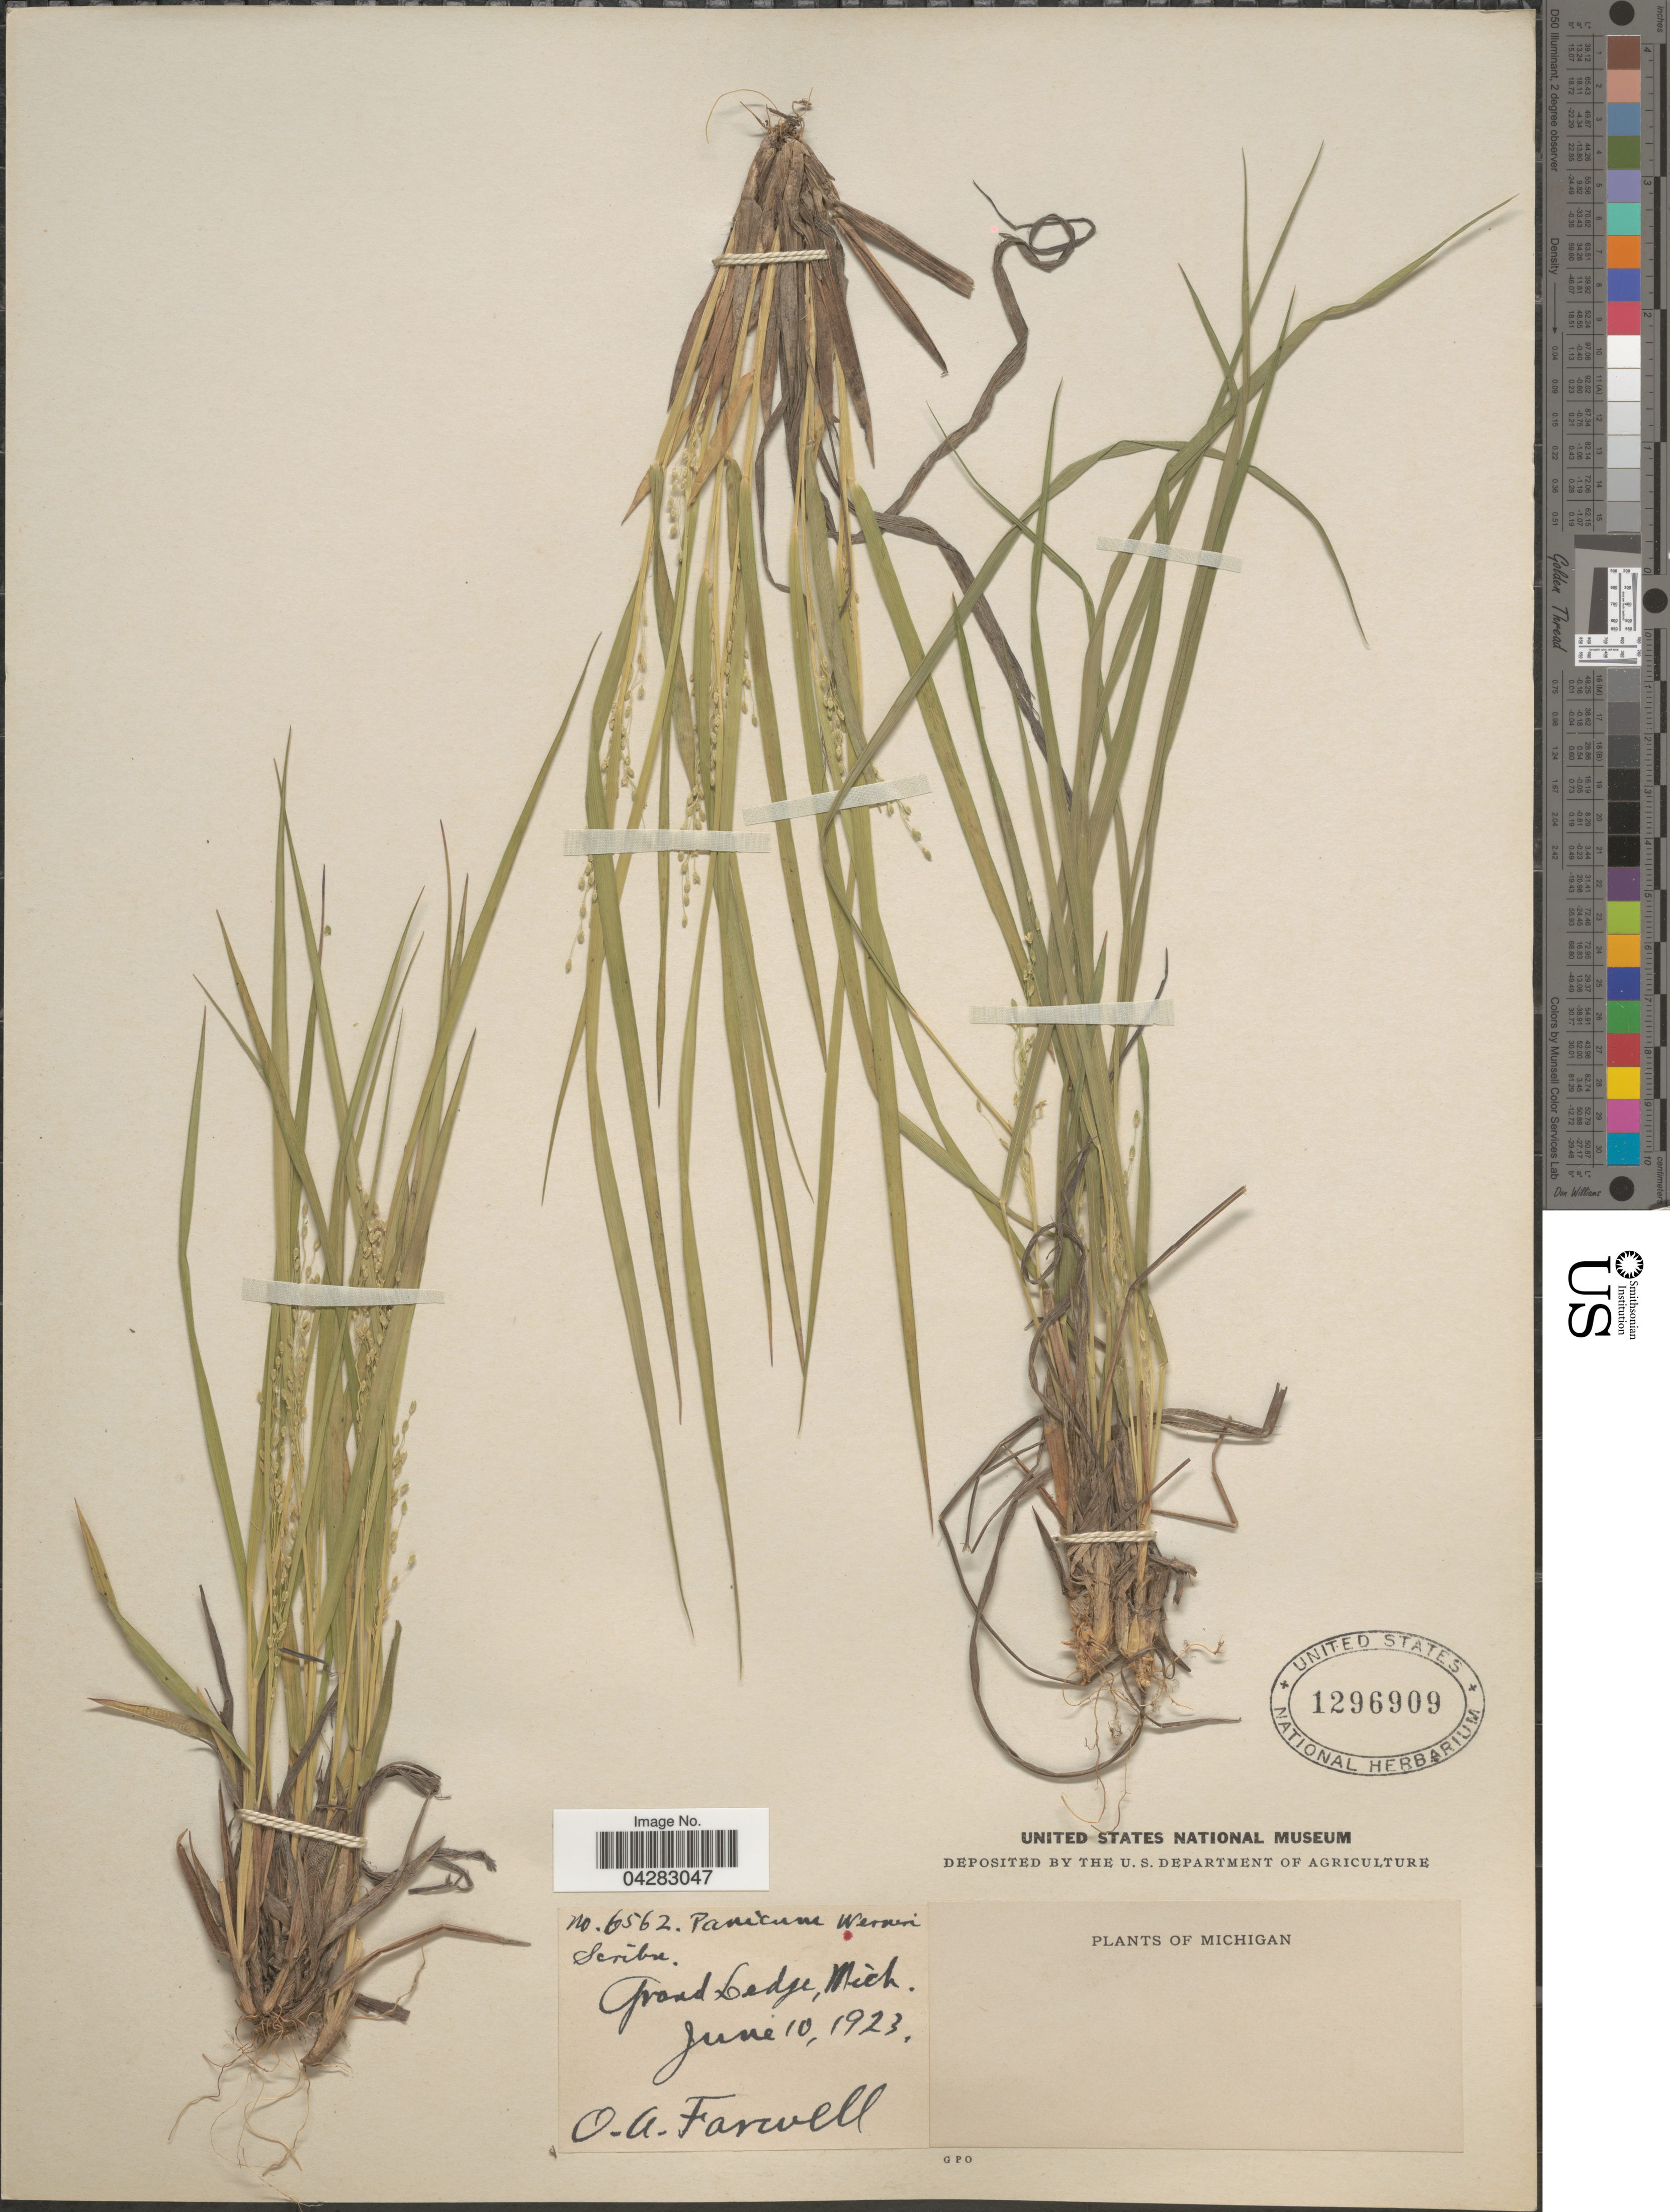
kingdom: Plantae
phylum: Tracheophyta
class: Liliopsida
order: Poales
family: Poaceae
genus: Dichanthelium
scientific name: Dichanthelium linearifolium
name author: (Scribn.) Gould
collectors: O. Farwell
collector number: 6562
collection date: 1923-06-10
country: United States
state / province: Michigan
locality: Grand Ledge.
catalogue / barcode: US 1296909